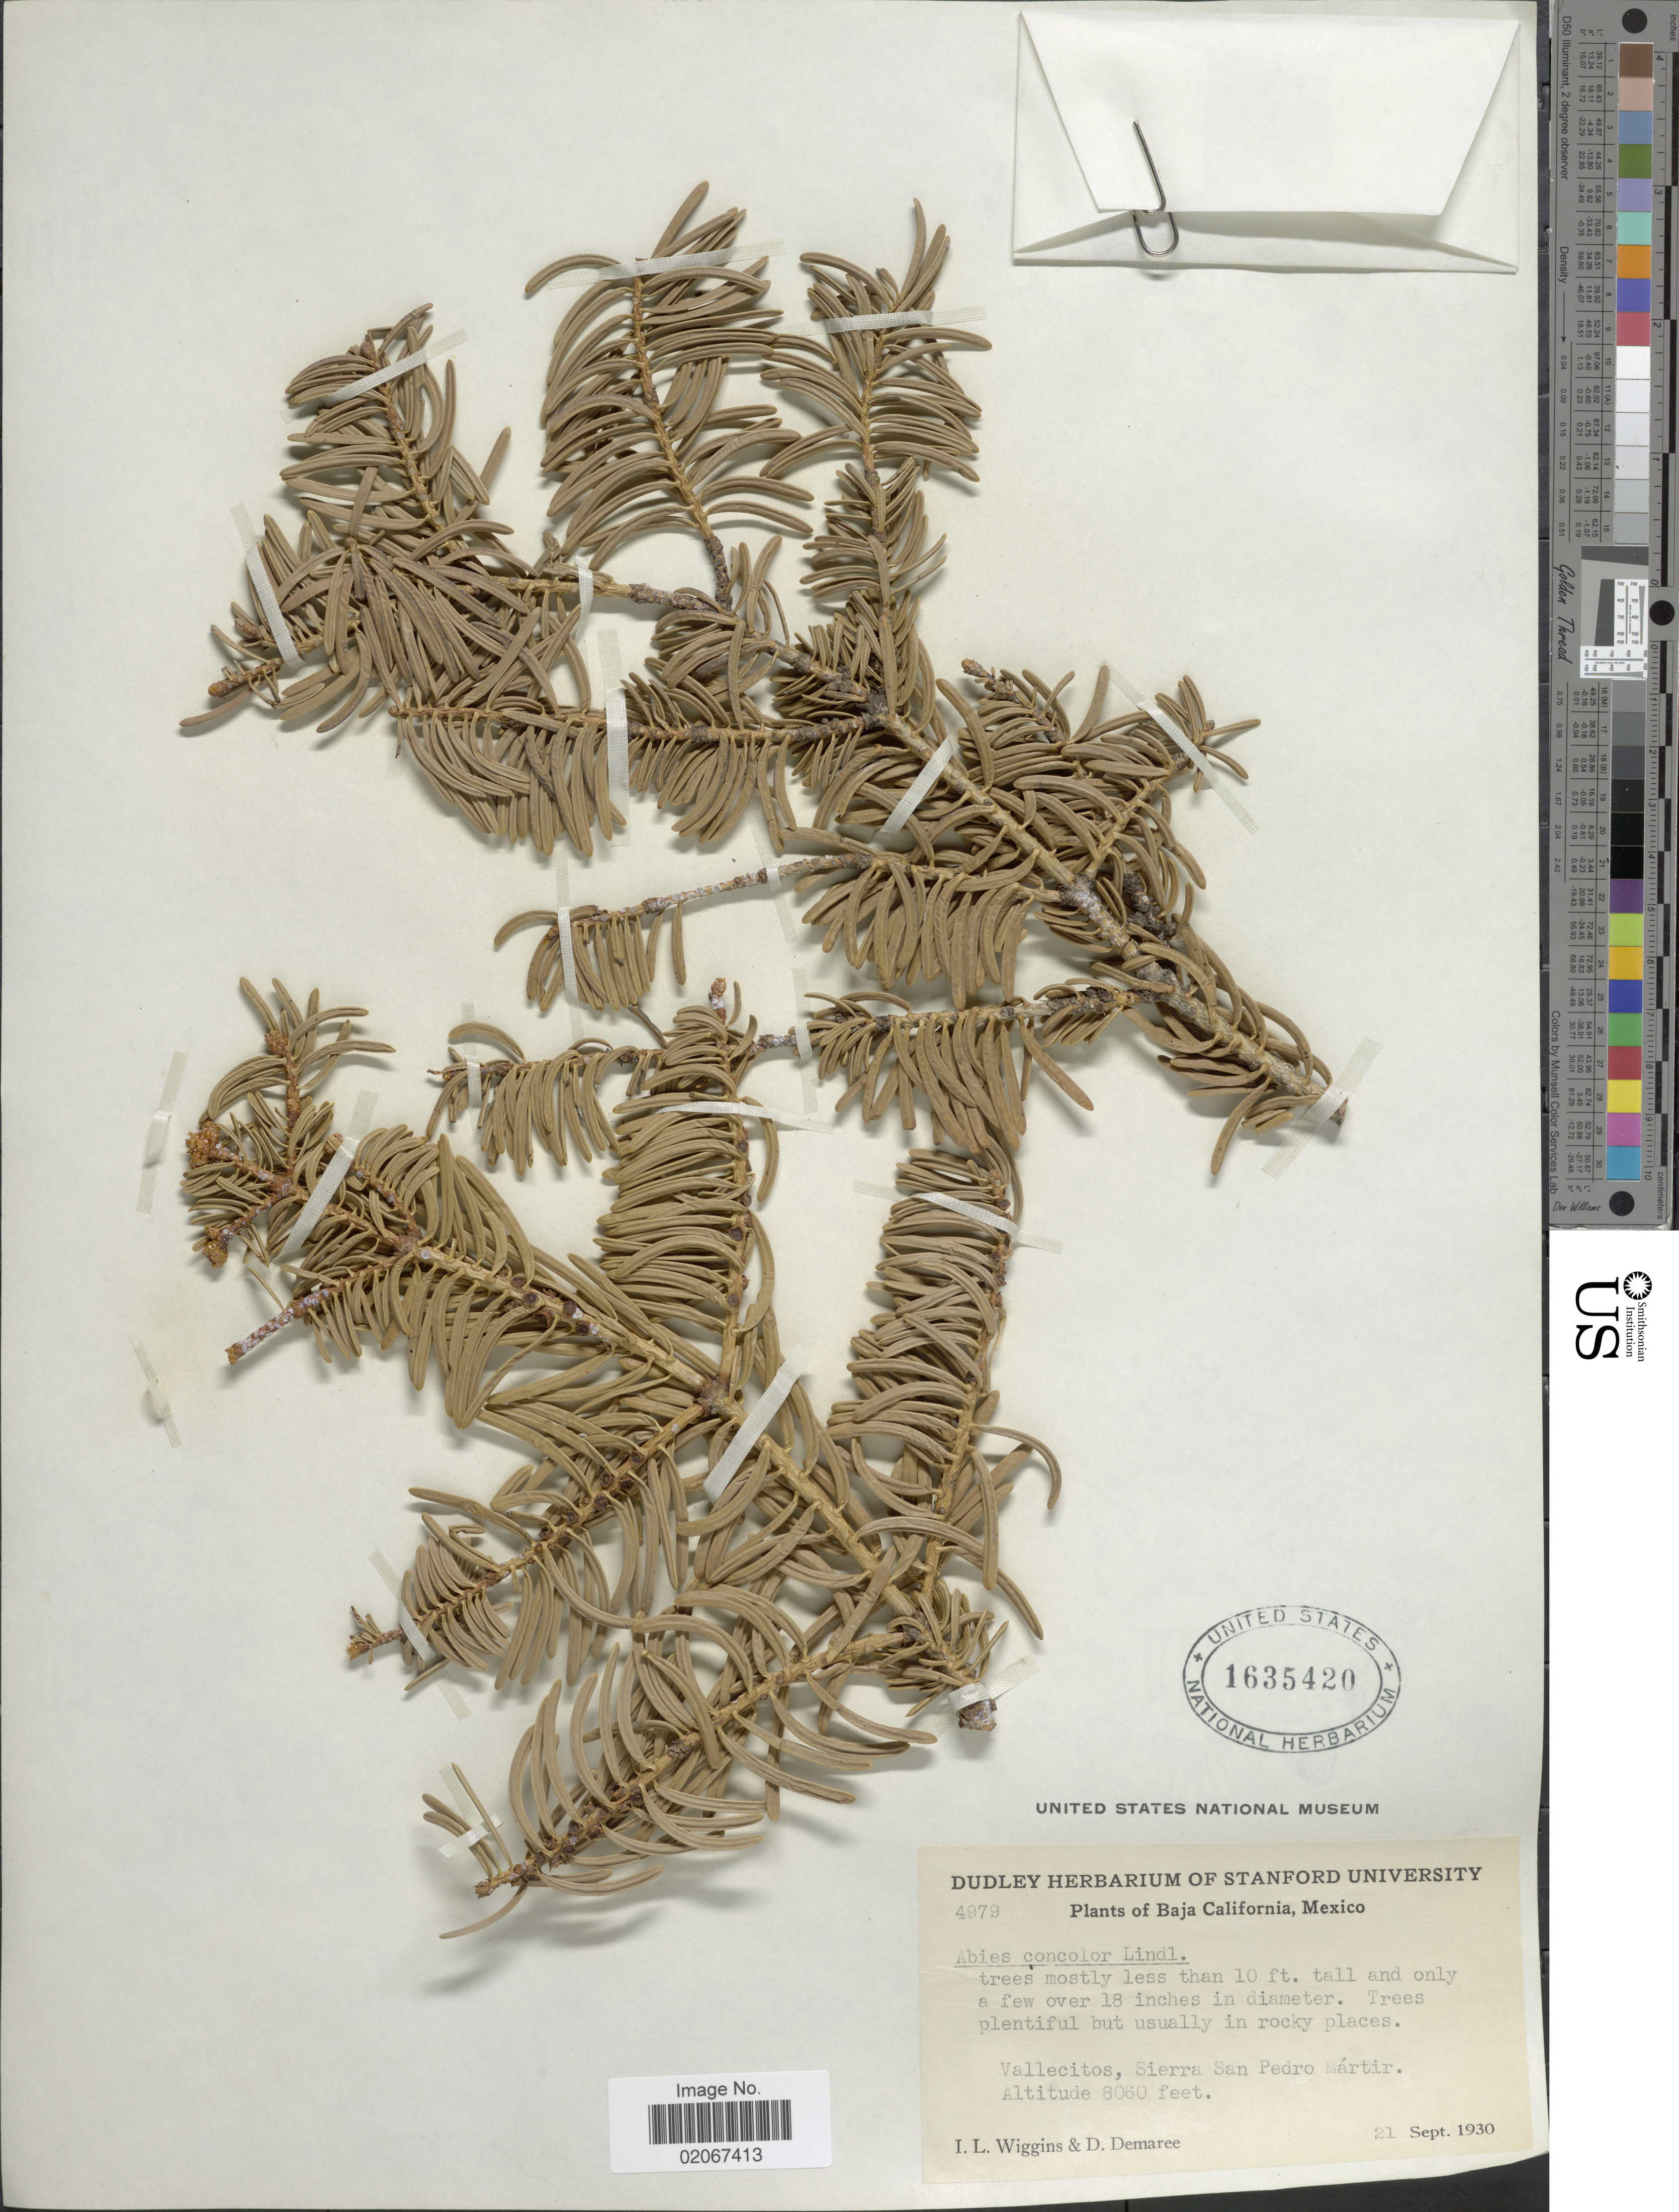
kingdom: Plantae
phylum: Tracheophyta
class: Pinopsida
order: Pinales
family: Pinaceae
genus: Abies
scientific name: Abies concolor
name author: (Gordon & Glend.) Lindl. ex Hildebr.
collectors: I. L. Wiggins & D. Demaree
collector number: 4979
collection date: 1930-09-21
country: Mexico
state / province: Baja California Norte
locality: Vallecitos, Sierra San Pedro Mártir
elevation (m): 2457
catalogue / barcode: US 1635420